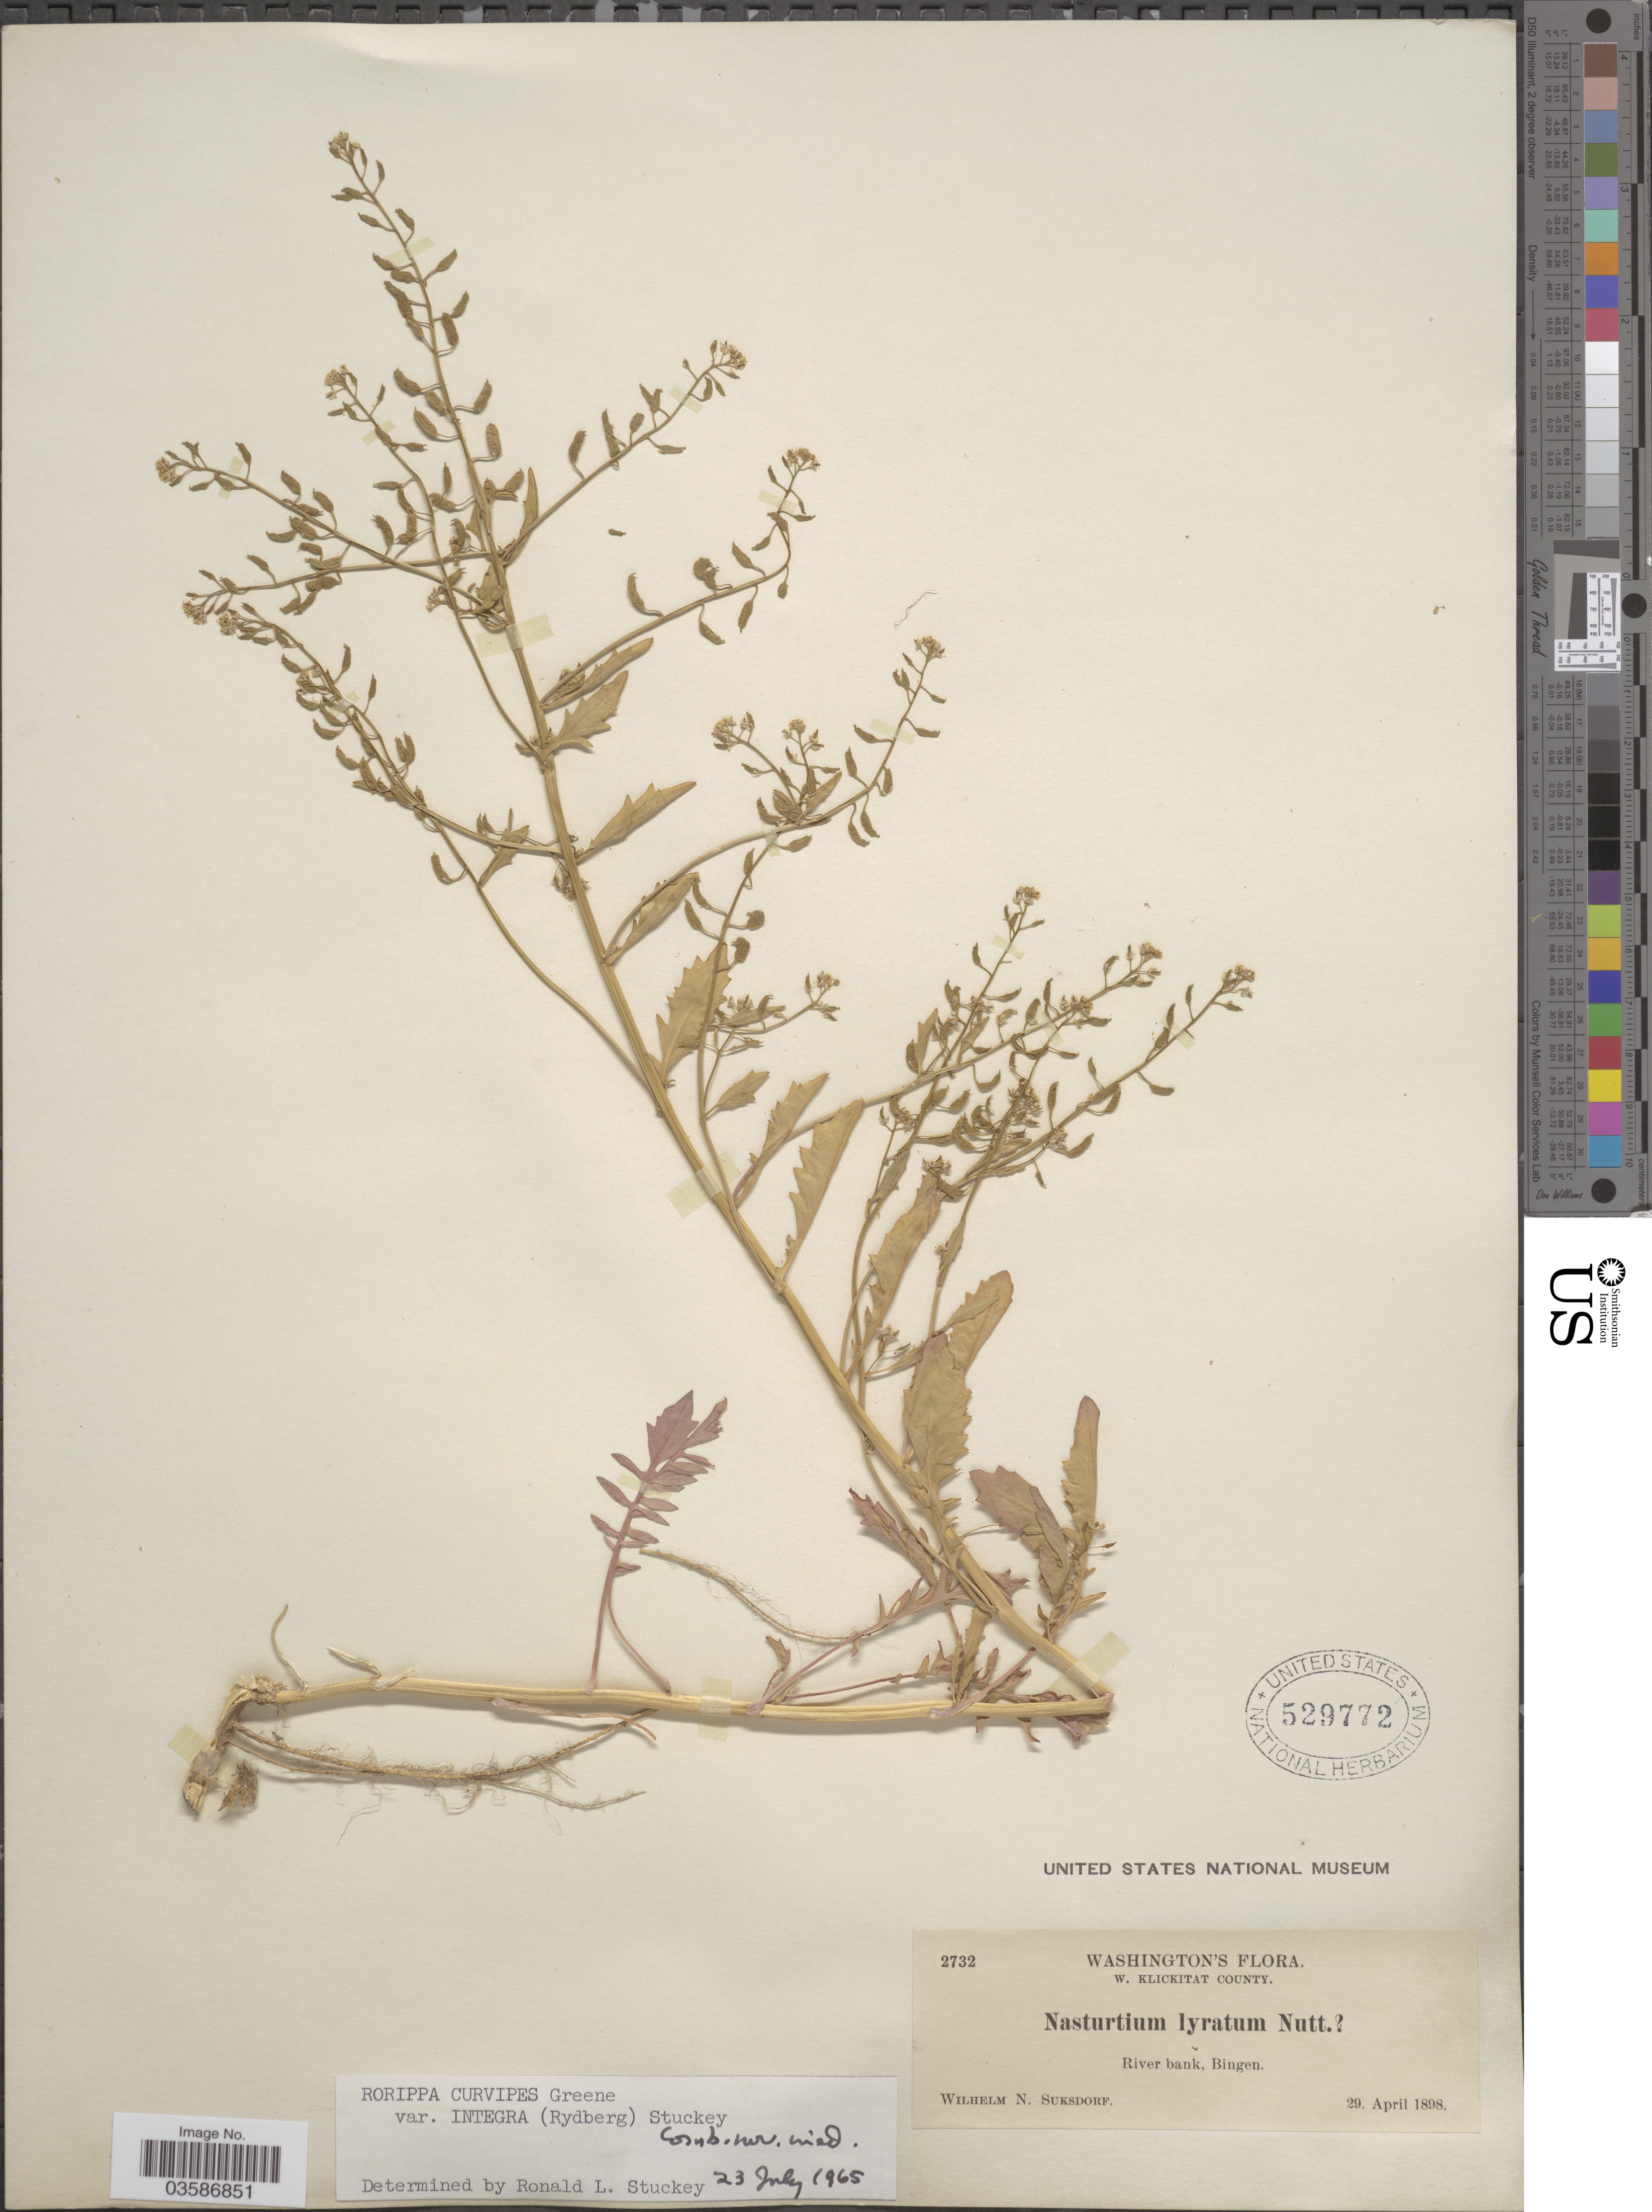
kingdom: Plantae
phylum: Tracheophyta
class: Magnoliopsida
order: Brassicales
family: Brassicaceae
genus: Rorippa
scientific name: Rorippa curvipes var. integra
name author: (Rydb.) Stuckey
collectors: W. N. Suksdorf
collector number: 2732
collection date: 1898-04-29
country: United States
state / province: Washington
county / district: Klickitat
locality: W. Klickitat County. River bank, Bingen.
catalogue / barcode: US 529772